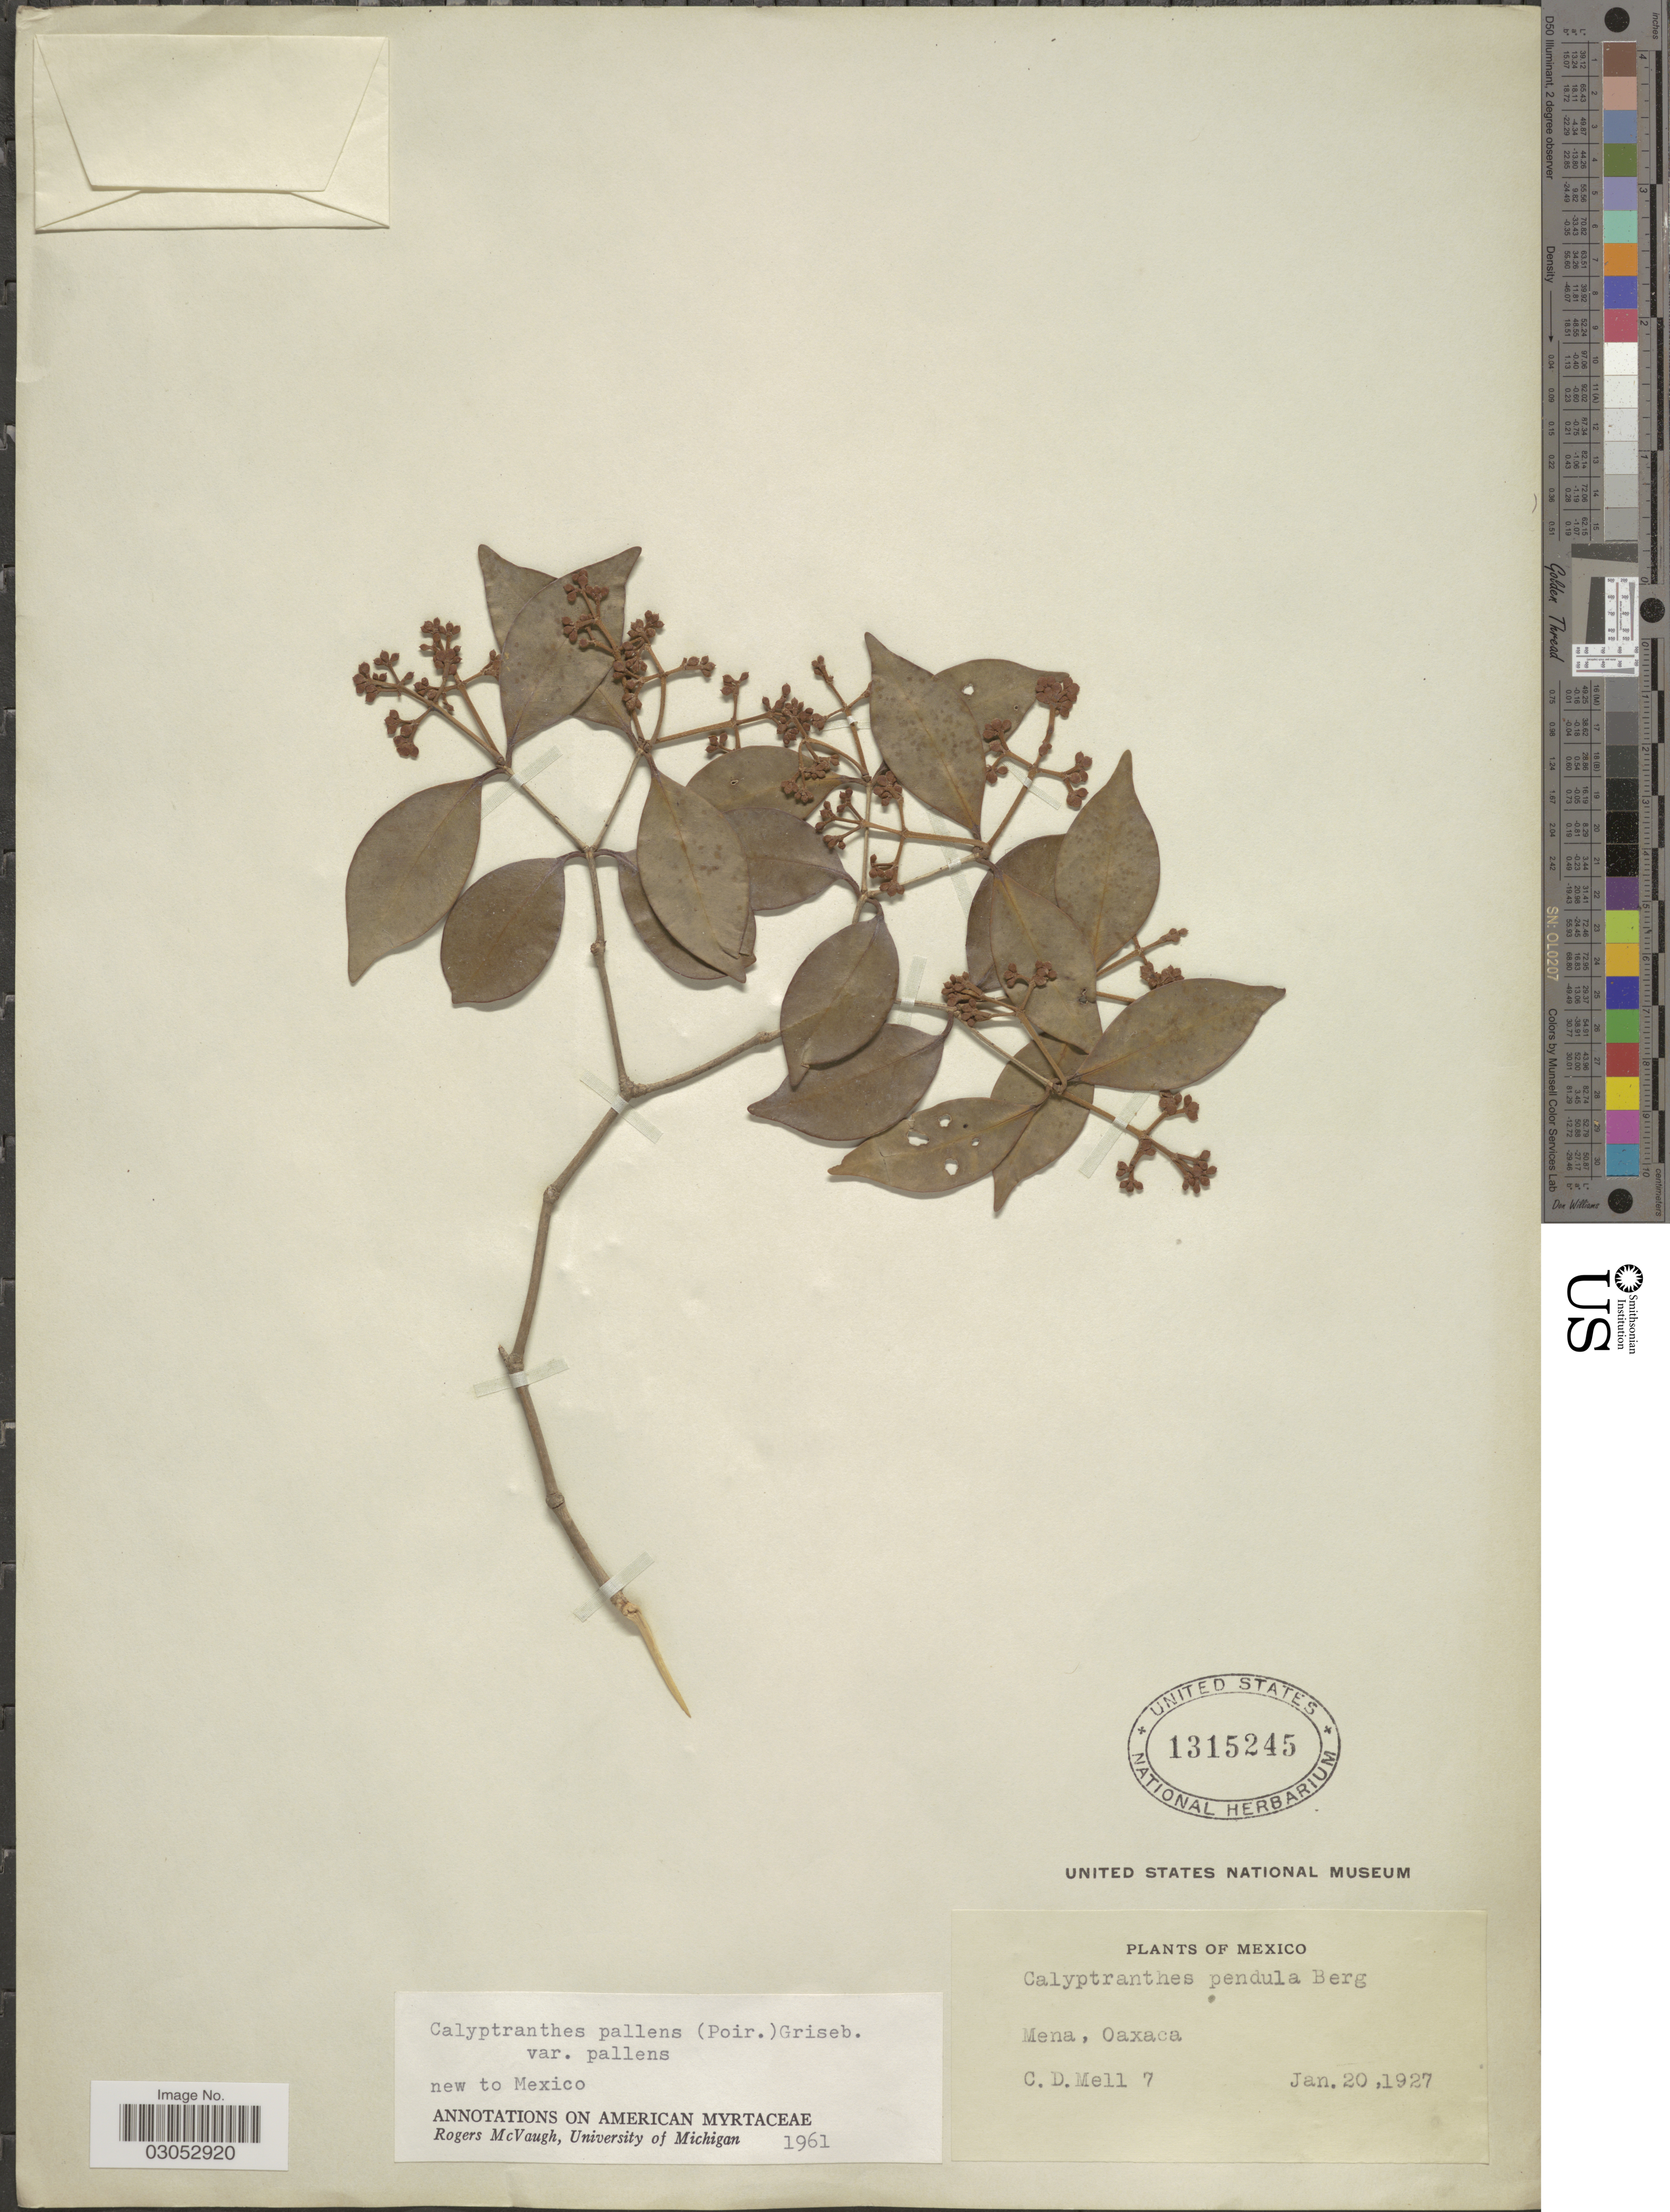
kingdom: Plantae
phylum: Tracheophyta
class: Magnoliopsida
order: Myrtales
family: Myrtaceae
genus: Myrcia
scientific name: Myrcia neopallens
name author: A.R. Lourenço & E. Lucas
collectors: C. D. Mell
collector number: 7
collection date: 1927-01-20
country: Mexico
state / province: Oaxaca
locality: Mena.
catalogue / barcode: US 1315245